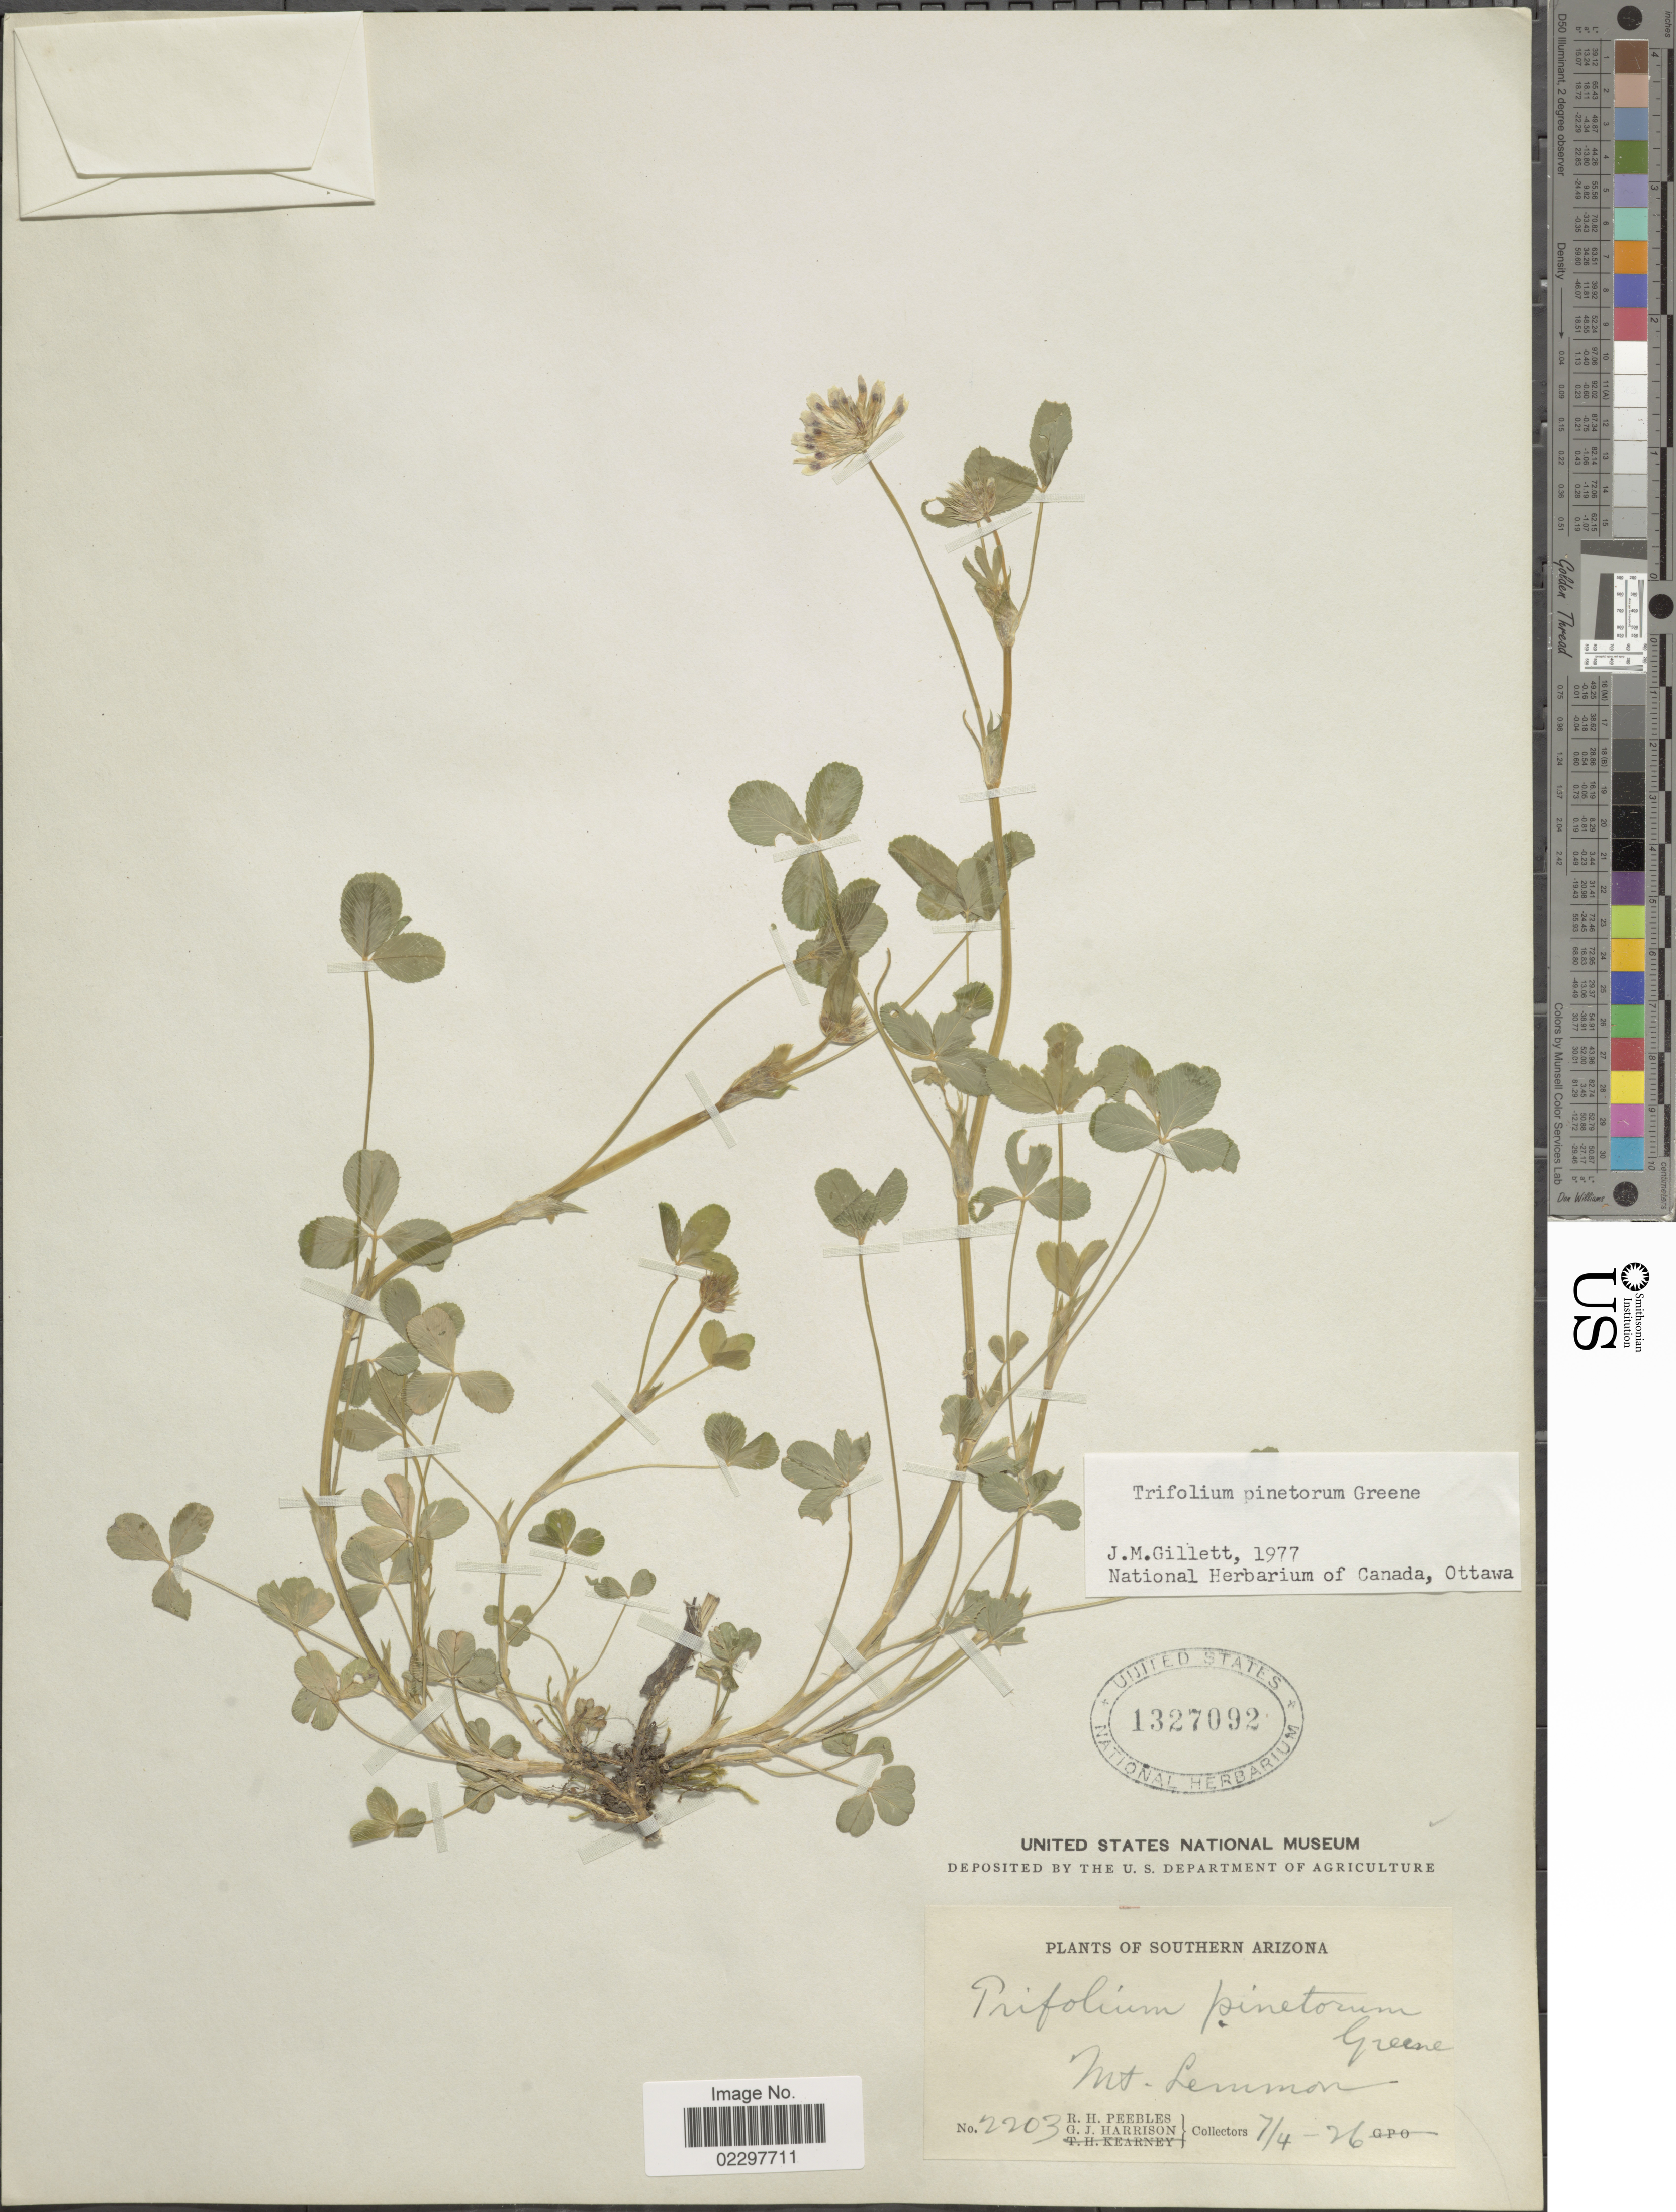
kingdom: Plantae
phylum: Tracheophyta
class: Magnoliopsida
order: Fabales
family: Fabaceae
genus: Trifolium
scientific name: Trifolium pinetorum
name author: Greene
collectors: R. H. Peebles & G. J. Harrison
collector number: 2203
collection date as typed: Transcribed d/m/y: 4/7/26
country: United States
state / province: Arizona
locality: Southern Arizona, Mt. Lemmon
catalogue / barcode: US 1327092